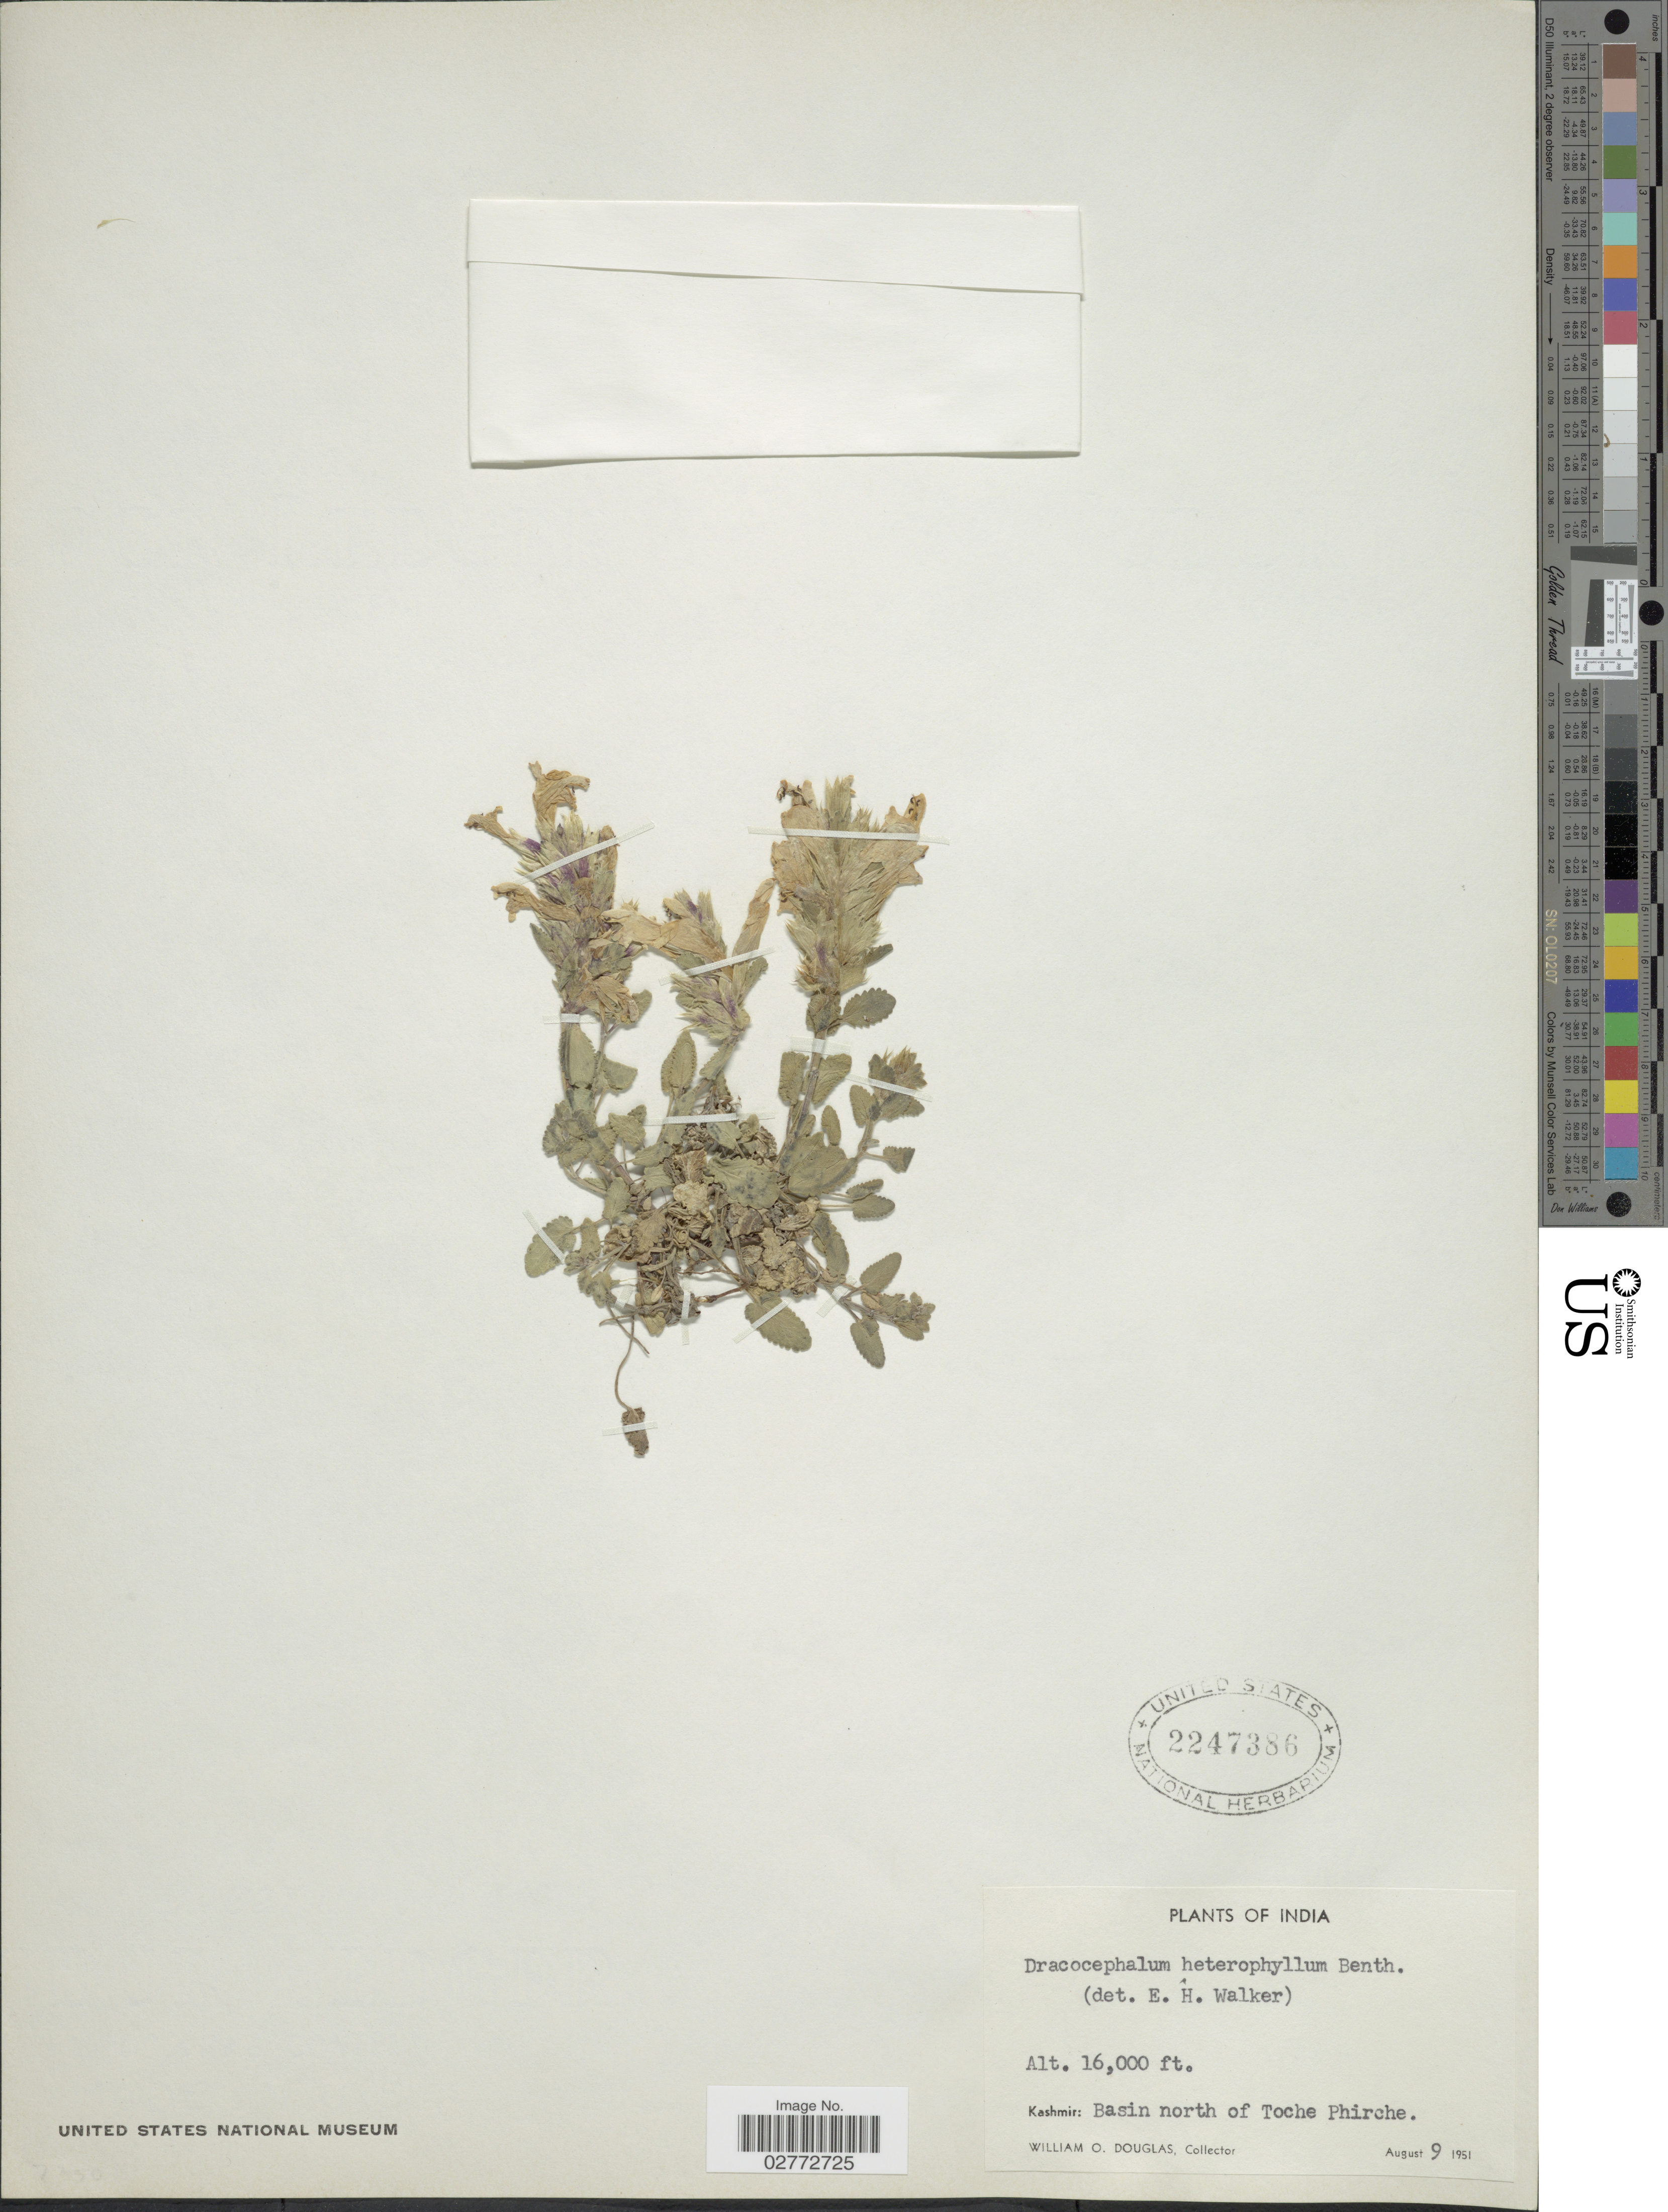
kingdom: Plantae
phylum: Tracheophyta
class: Magnoliopsida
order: Lamiales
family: Lamiaceae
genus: Dracocephalum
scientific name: Dracocephalum heterophyllum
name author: Benth.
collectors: W. Douglas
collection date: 1951-08-09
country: India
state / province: Jammu and Kashmir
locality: Kashmir: Basin north of Toche Phirche.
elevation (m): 4877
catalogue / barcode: US 2247386